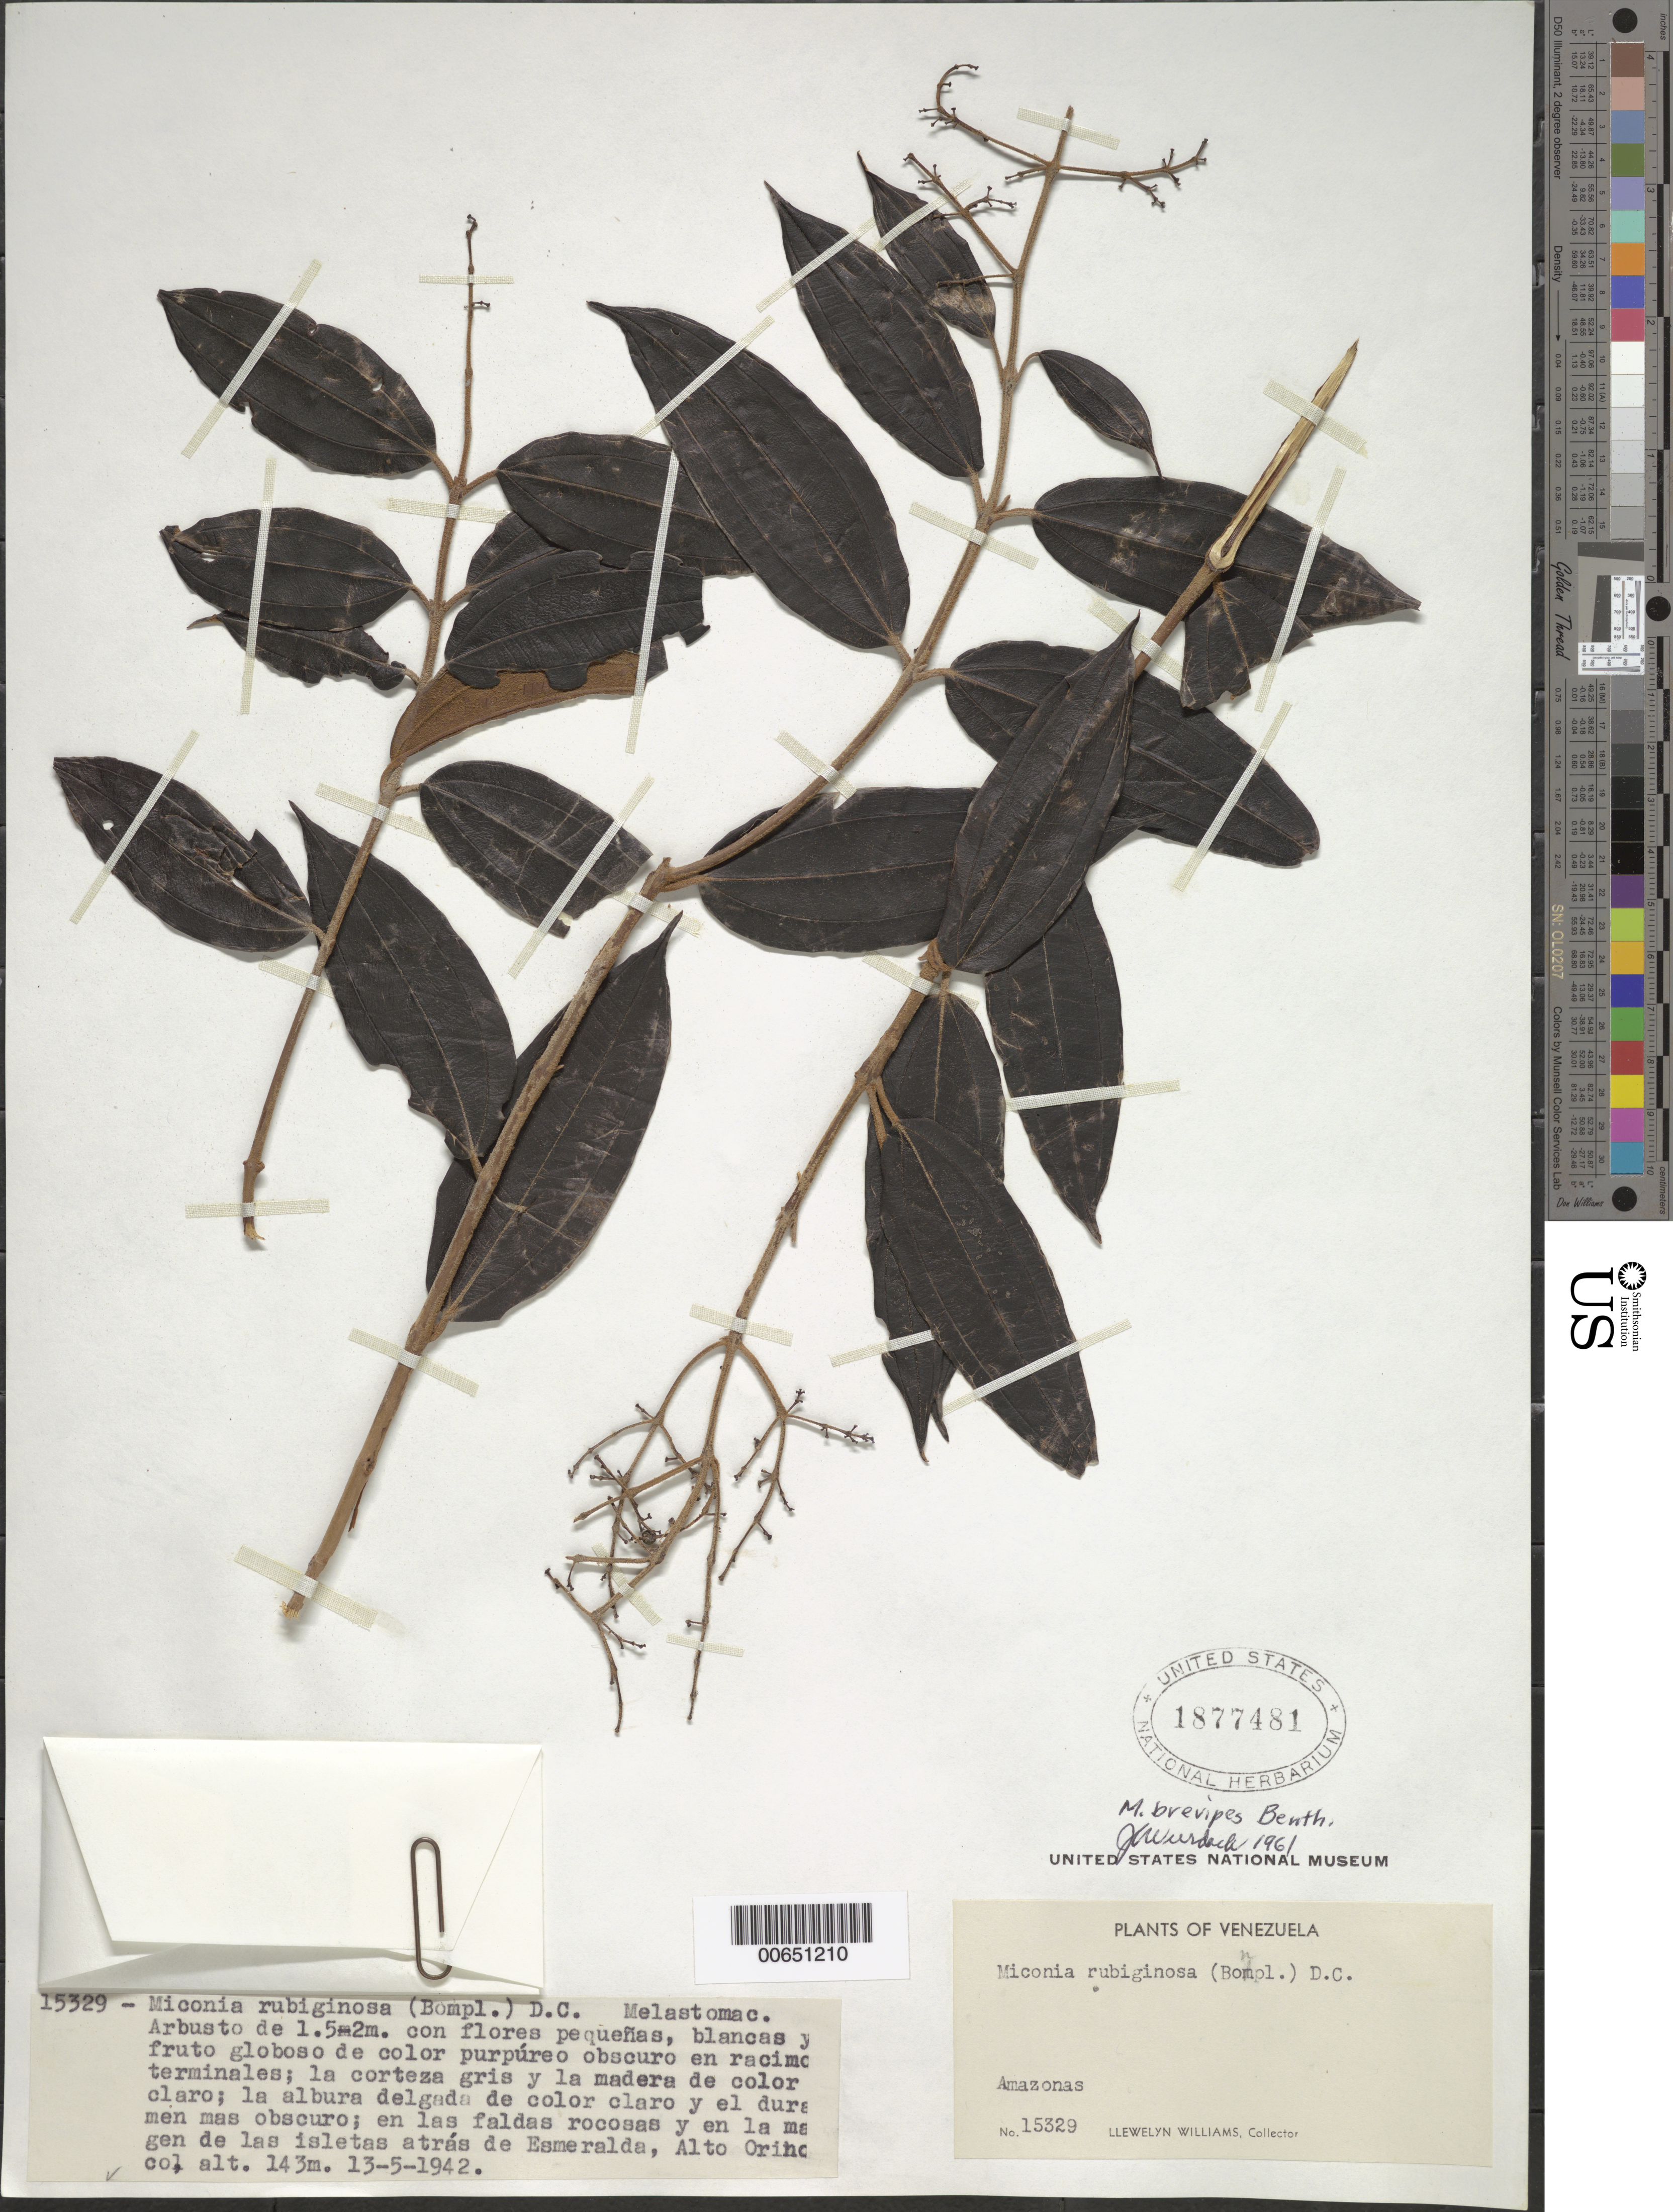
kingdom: Plantae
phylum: Tracheophyta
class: Magnoliopsida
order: Myrtales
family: Melastomataceae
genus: Miconia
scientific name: Miconia brevipes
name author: Benth.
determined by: Wurdack, John J., (US), US (UNITED STATES)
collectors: Ll. Williams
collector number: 15329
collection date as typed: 13-May-42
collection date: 1942-05-13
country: Venezuela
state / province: Amazonas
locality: Esmeralda, Alto Orinoco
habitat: Faldas rocosas y en la margen de las islatas atras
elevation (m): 143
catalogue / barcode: US 1877481